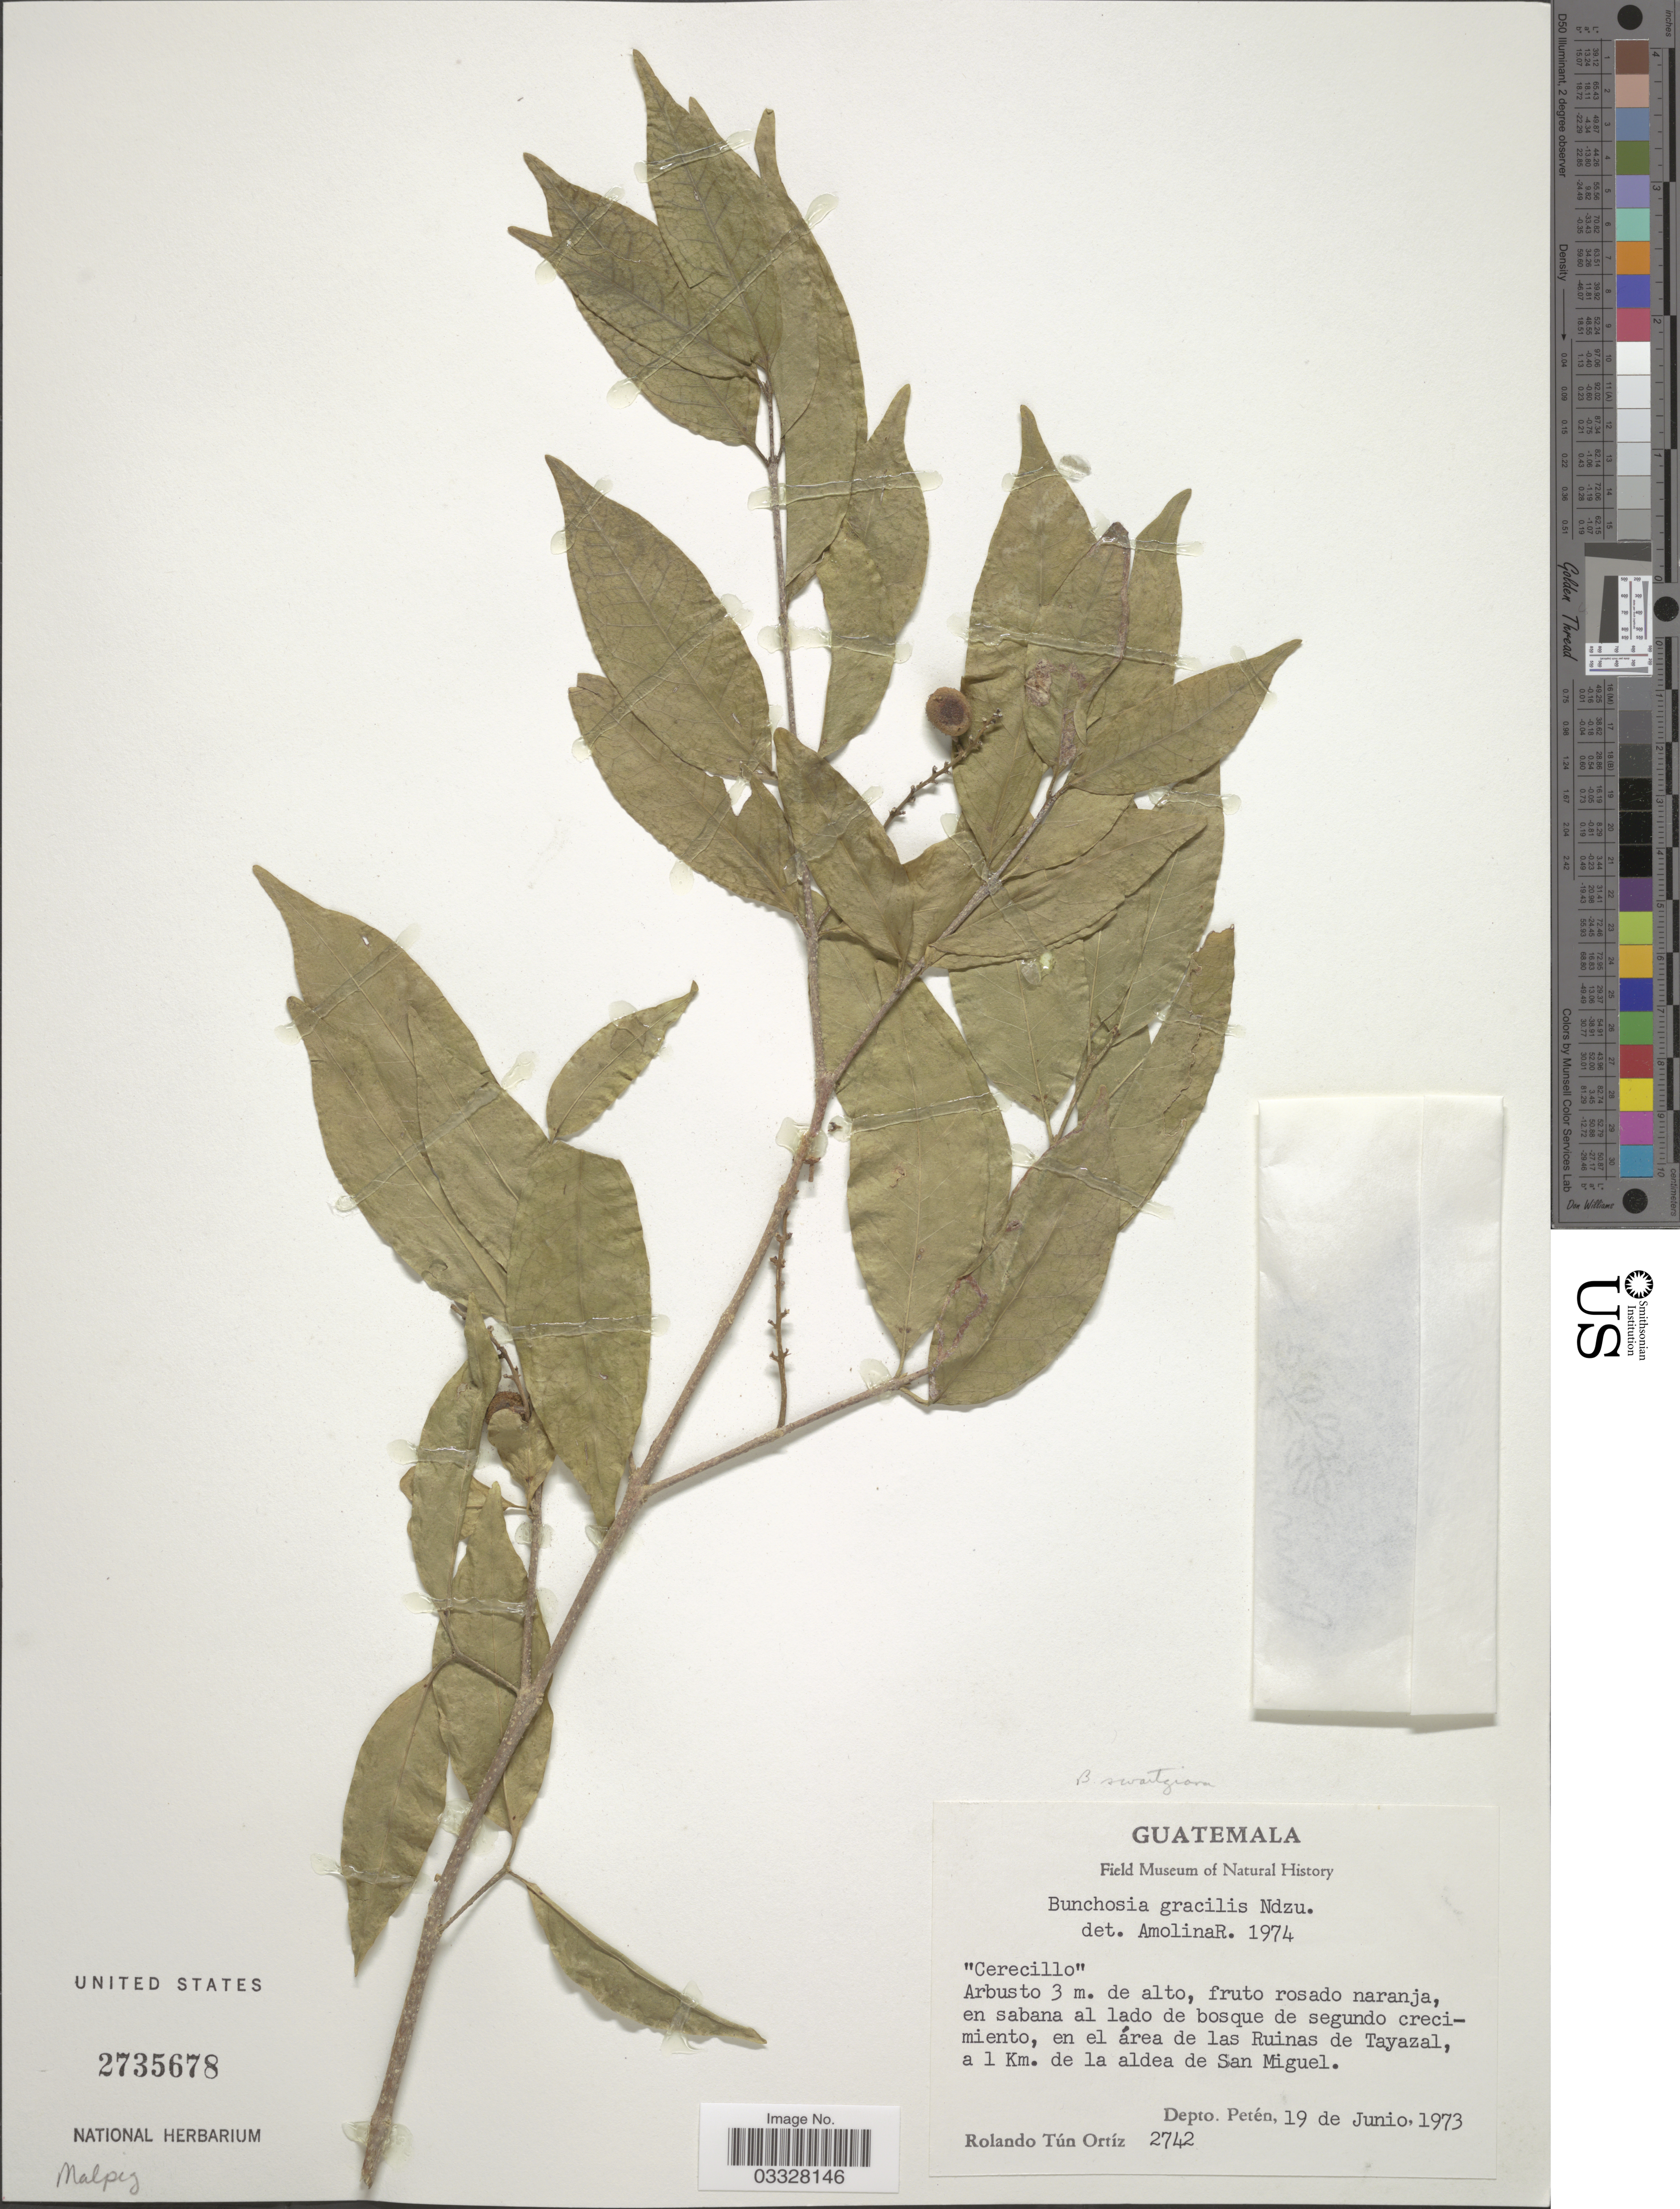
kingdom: Plantae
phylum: Tracheophyta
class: Magnoliopsida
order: Malpighiales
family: Malpighiaceae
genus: Bunchosia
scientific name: Bunchosia swartziana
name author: Griseb.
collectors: R. Tún Ortíz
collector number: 2742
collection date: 1973-06-19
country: Guatemala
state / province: El Petén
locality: En el área de las Ruinas de Tayazal, a 1 Km. de la aldea de San Miguel. Depto. Petén.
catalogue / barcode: US 2735678